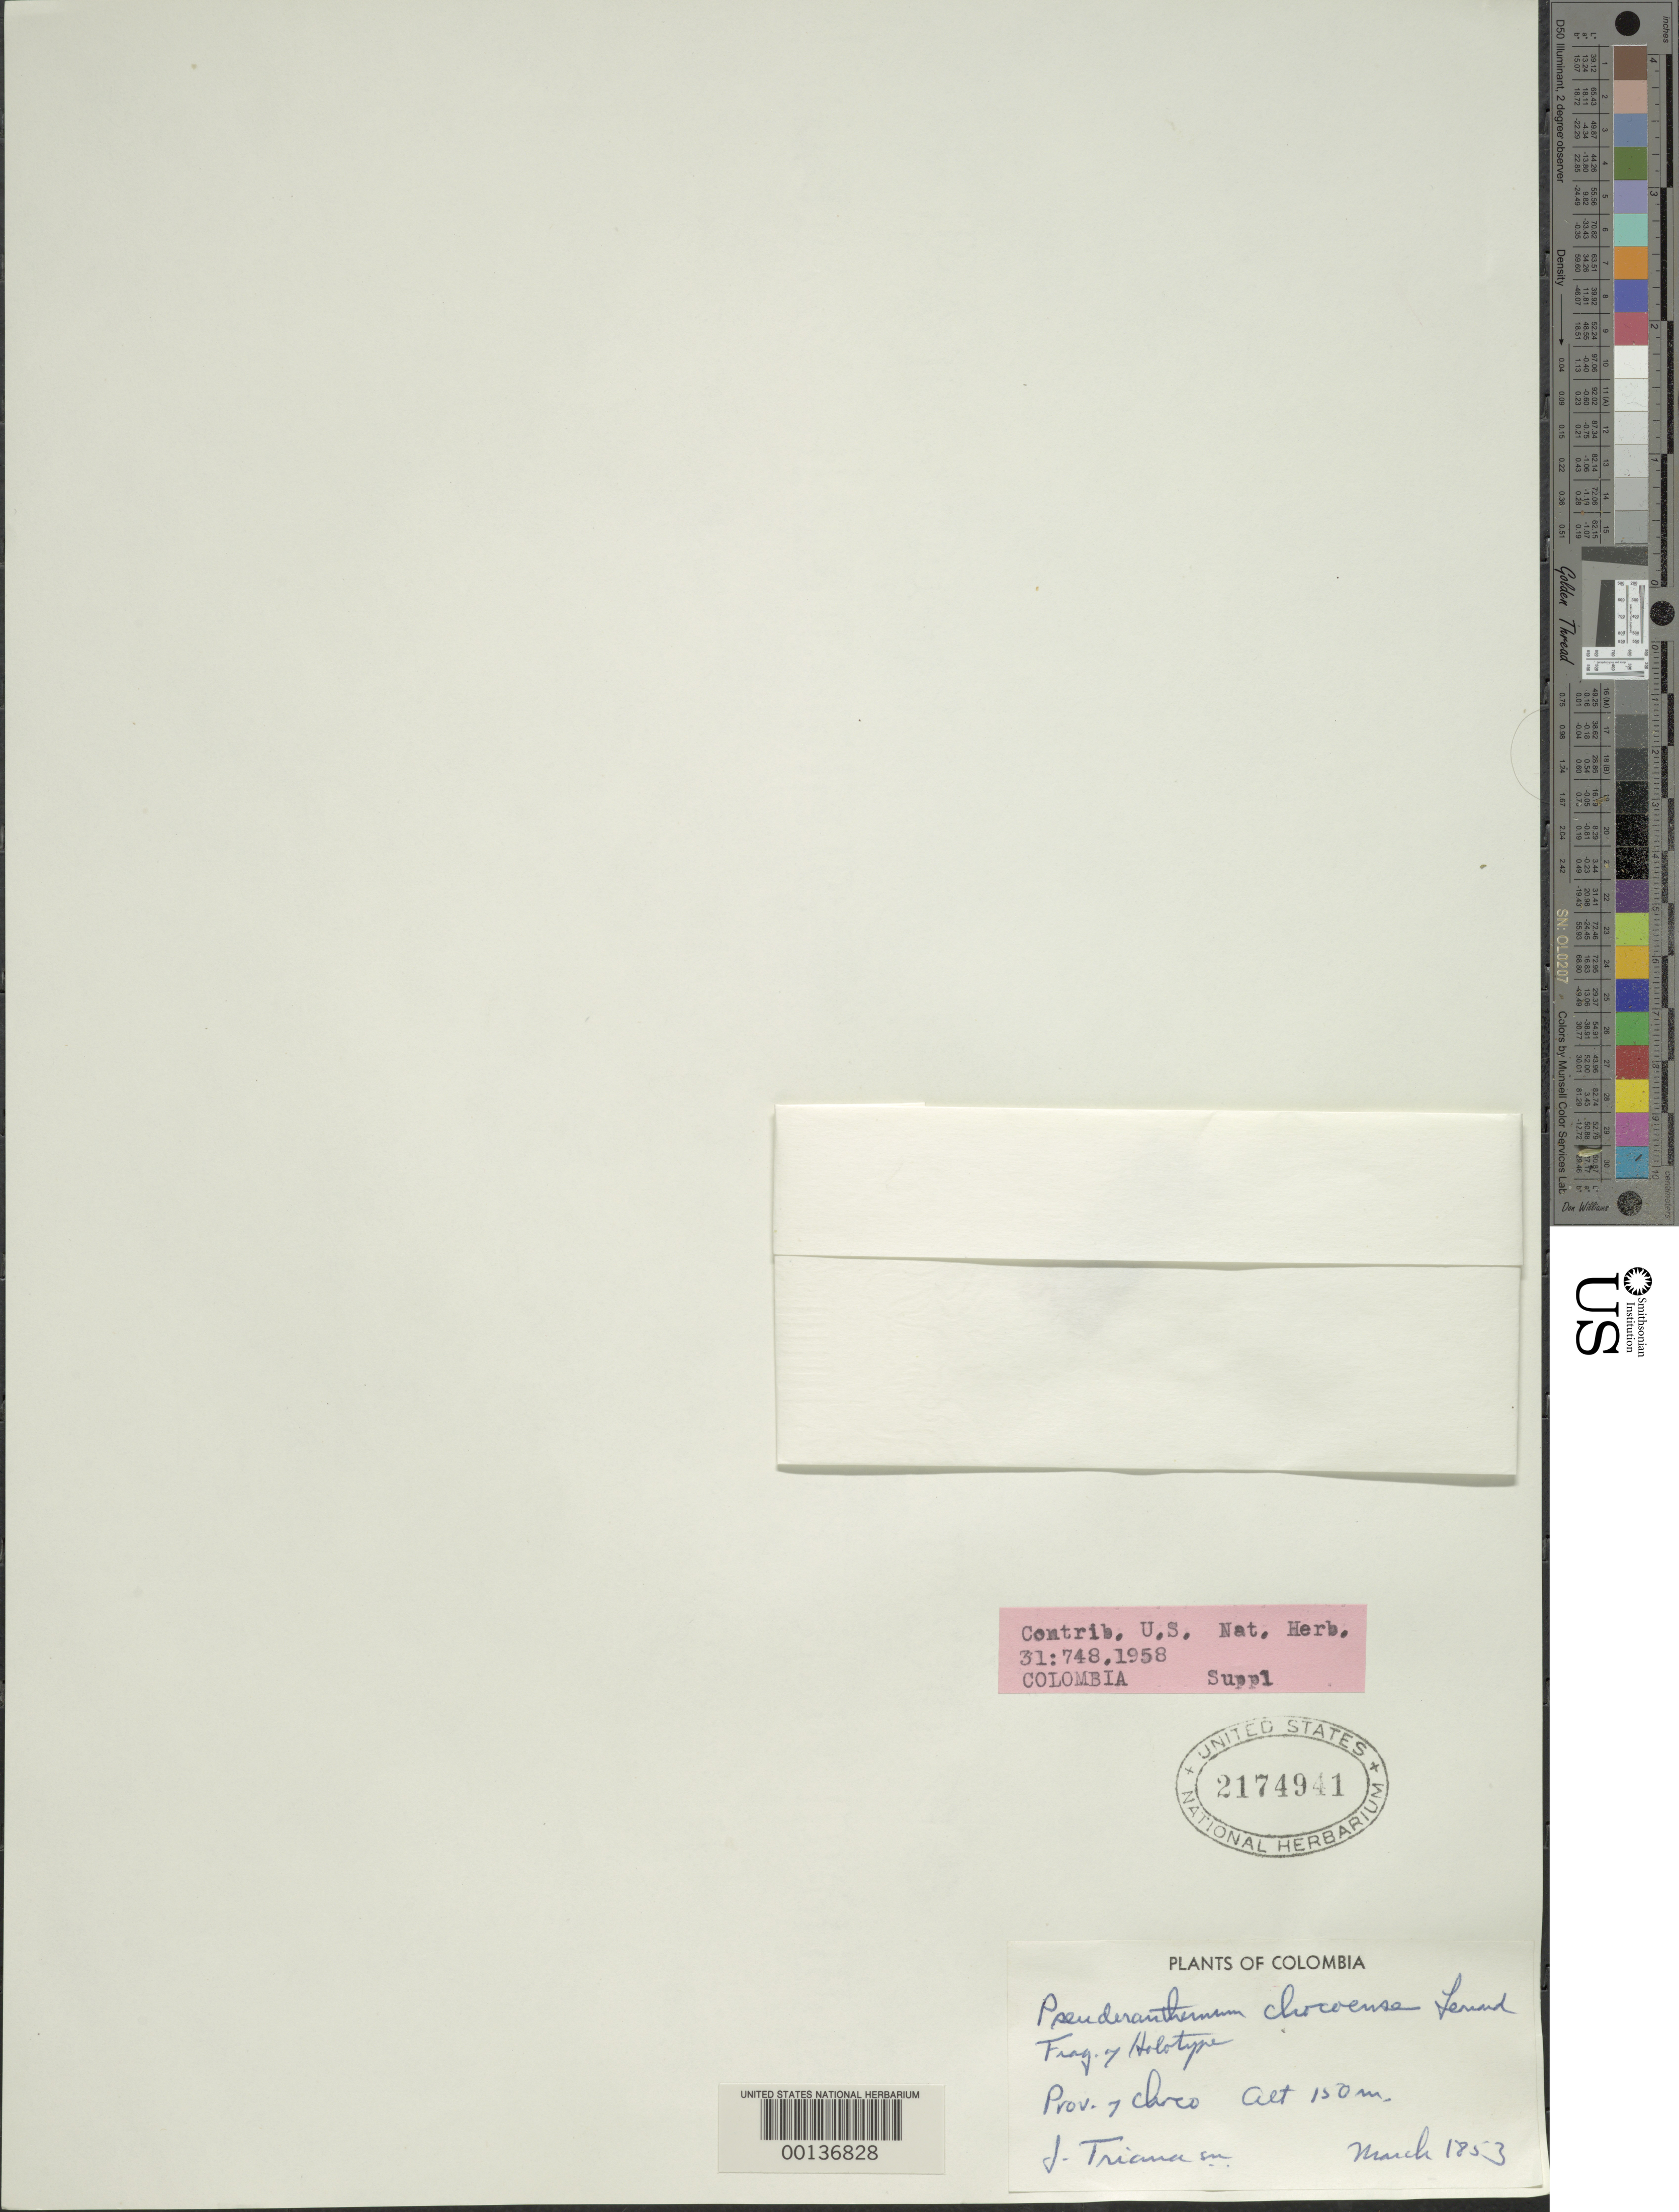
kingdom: Plantae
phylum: Tracheophyta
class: Magnoliopsida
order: Lamiales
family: Acanthaceae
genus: Pseuderanthemum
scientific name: Pseuderanthemum chocoense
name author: Leonard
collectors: J. J. Triana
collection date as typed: Mar 1853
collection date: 1853-03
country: Colombia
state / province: Chocó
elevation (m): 150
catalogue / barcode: US 2174941